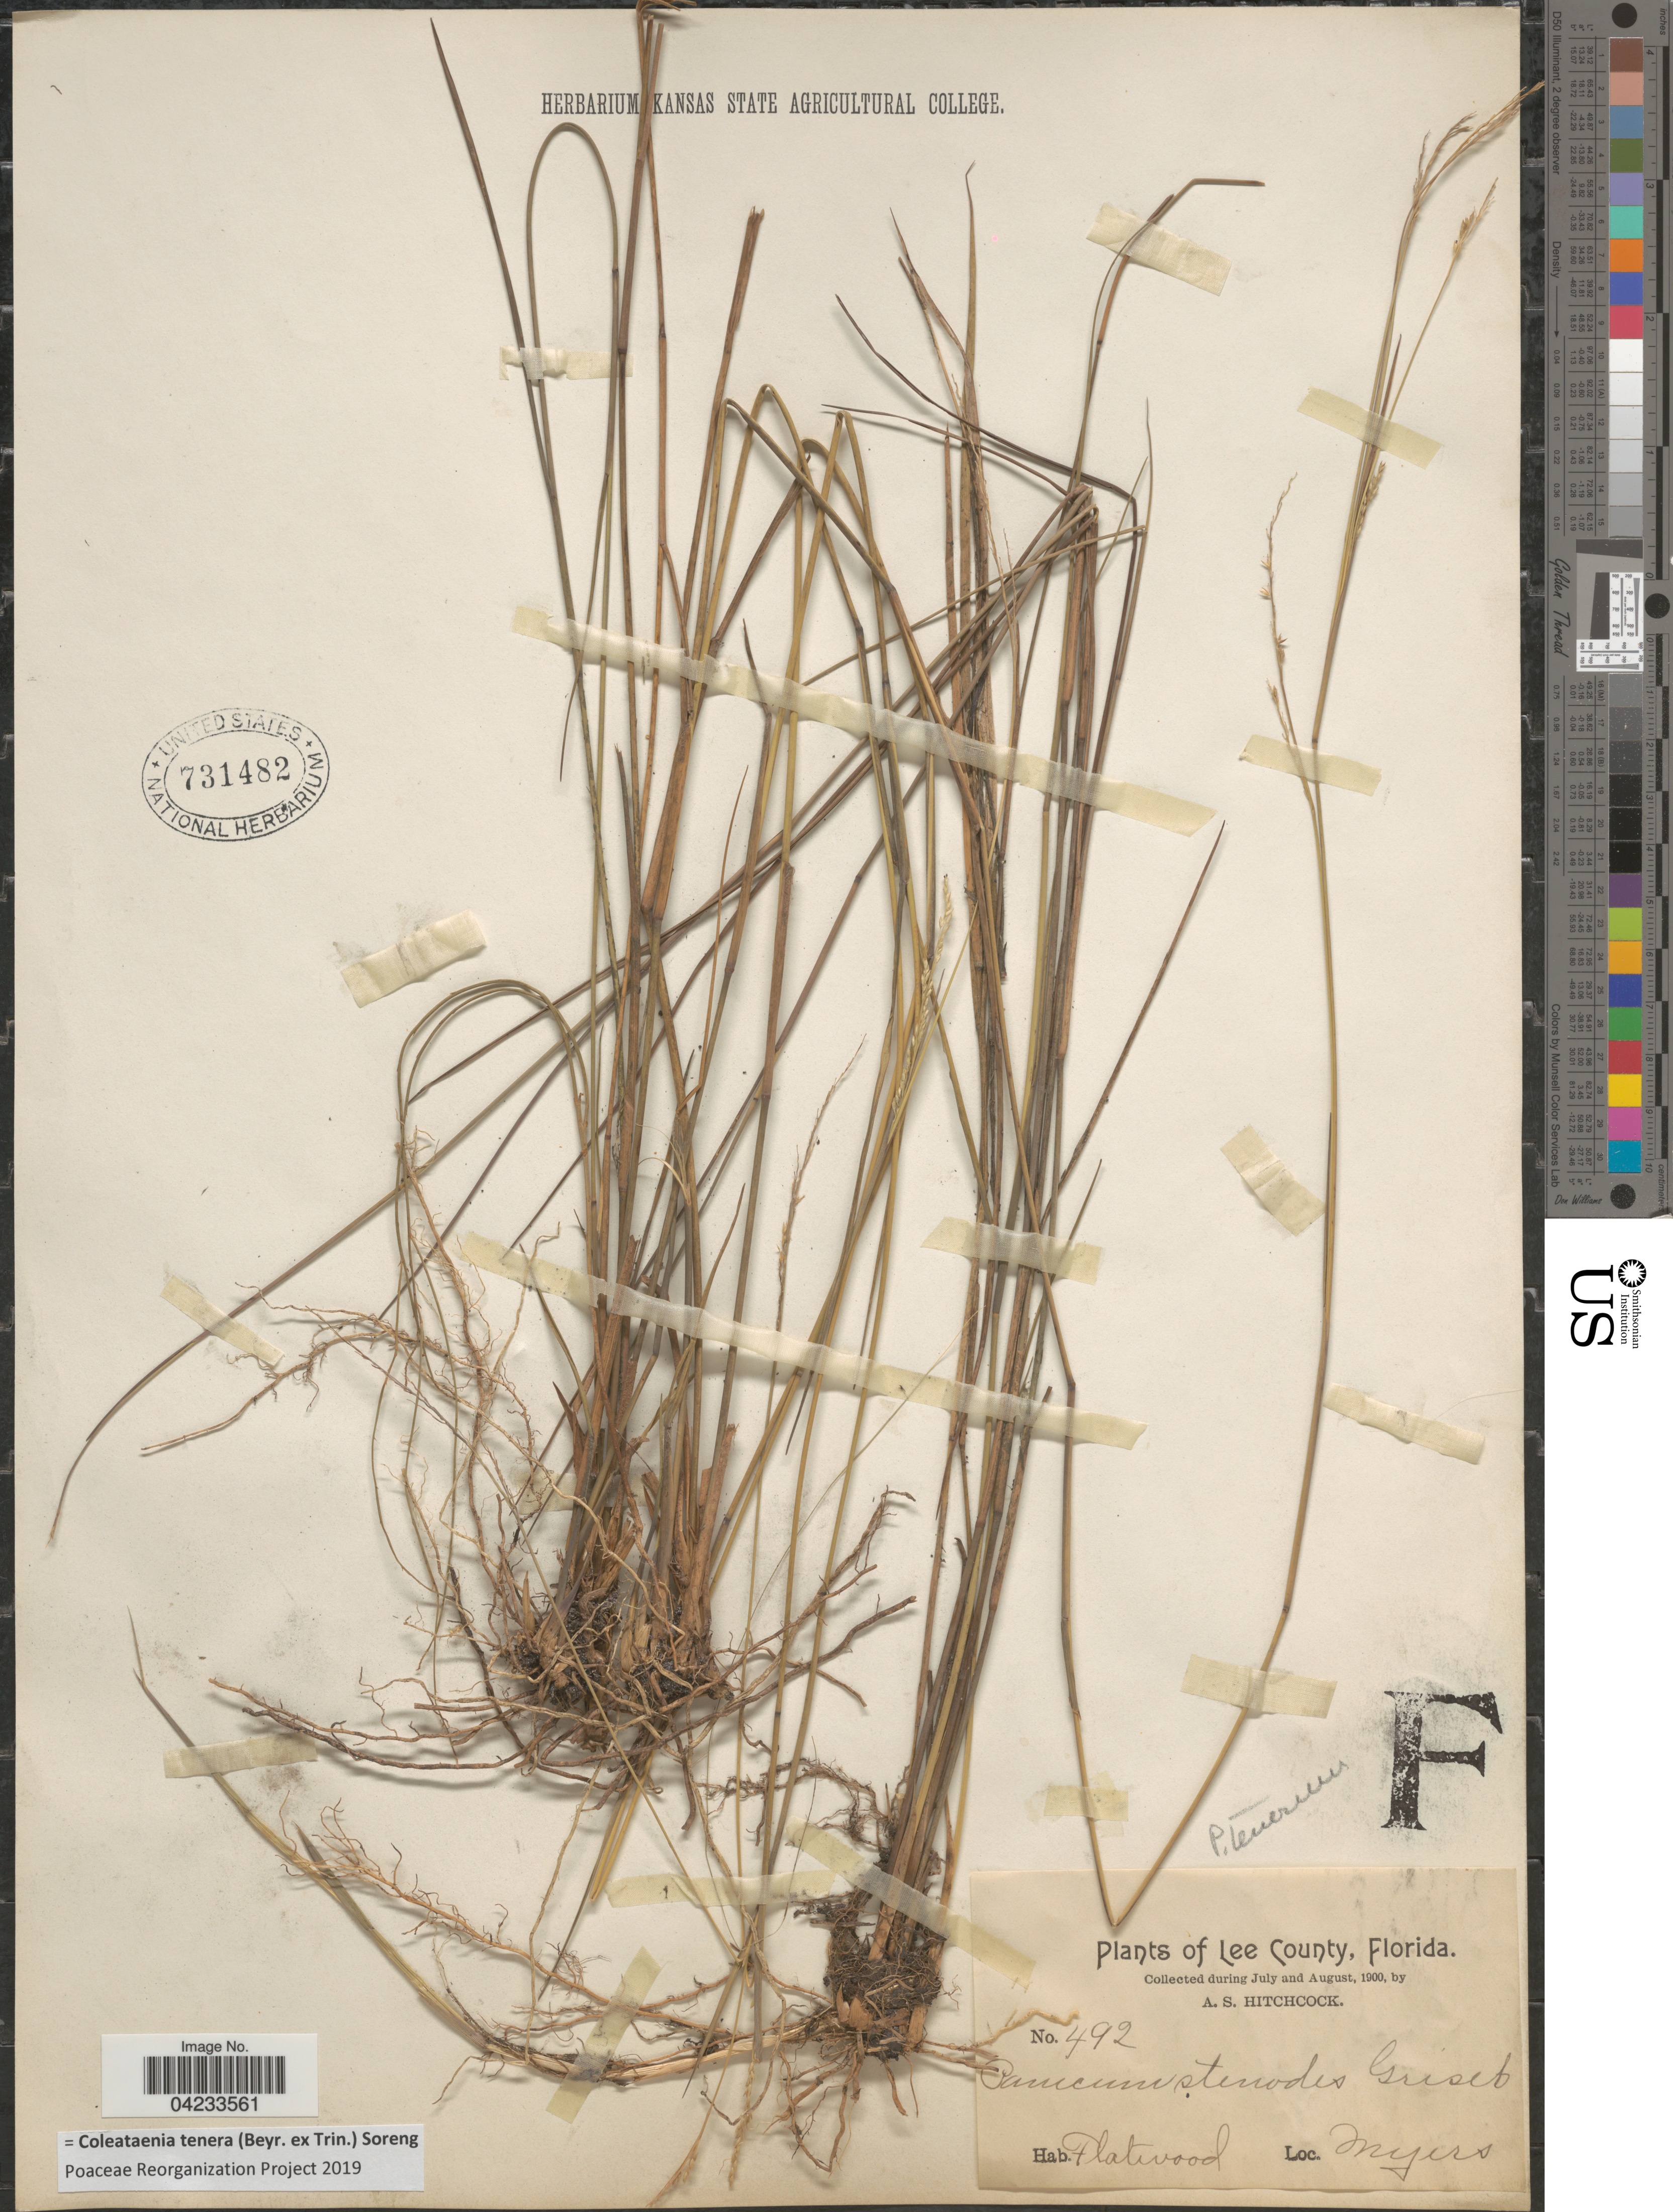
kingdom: Plantae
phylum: Tracheophyta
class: Liliopsida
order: Poales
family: Poaceae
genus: Coleataenia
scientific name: Coleataenia tenera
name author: (Beyr. ex Trin.) Soreng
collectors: A. S. Hitchcock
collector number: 492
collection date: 1900-07/1900-08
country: United States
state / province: Florida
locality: Lee County. Flatwood. Myers.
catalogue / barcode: US 731482